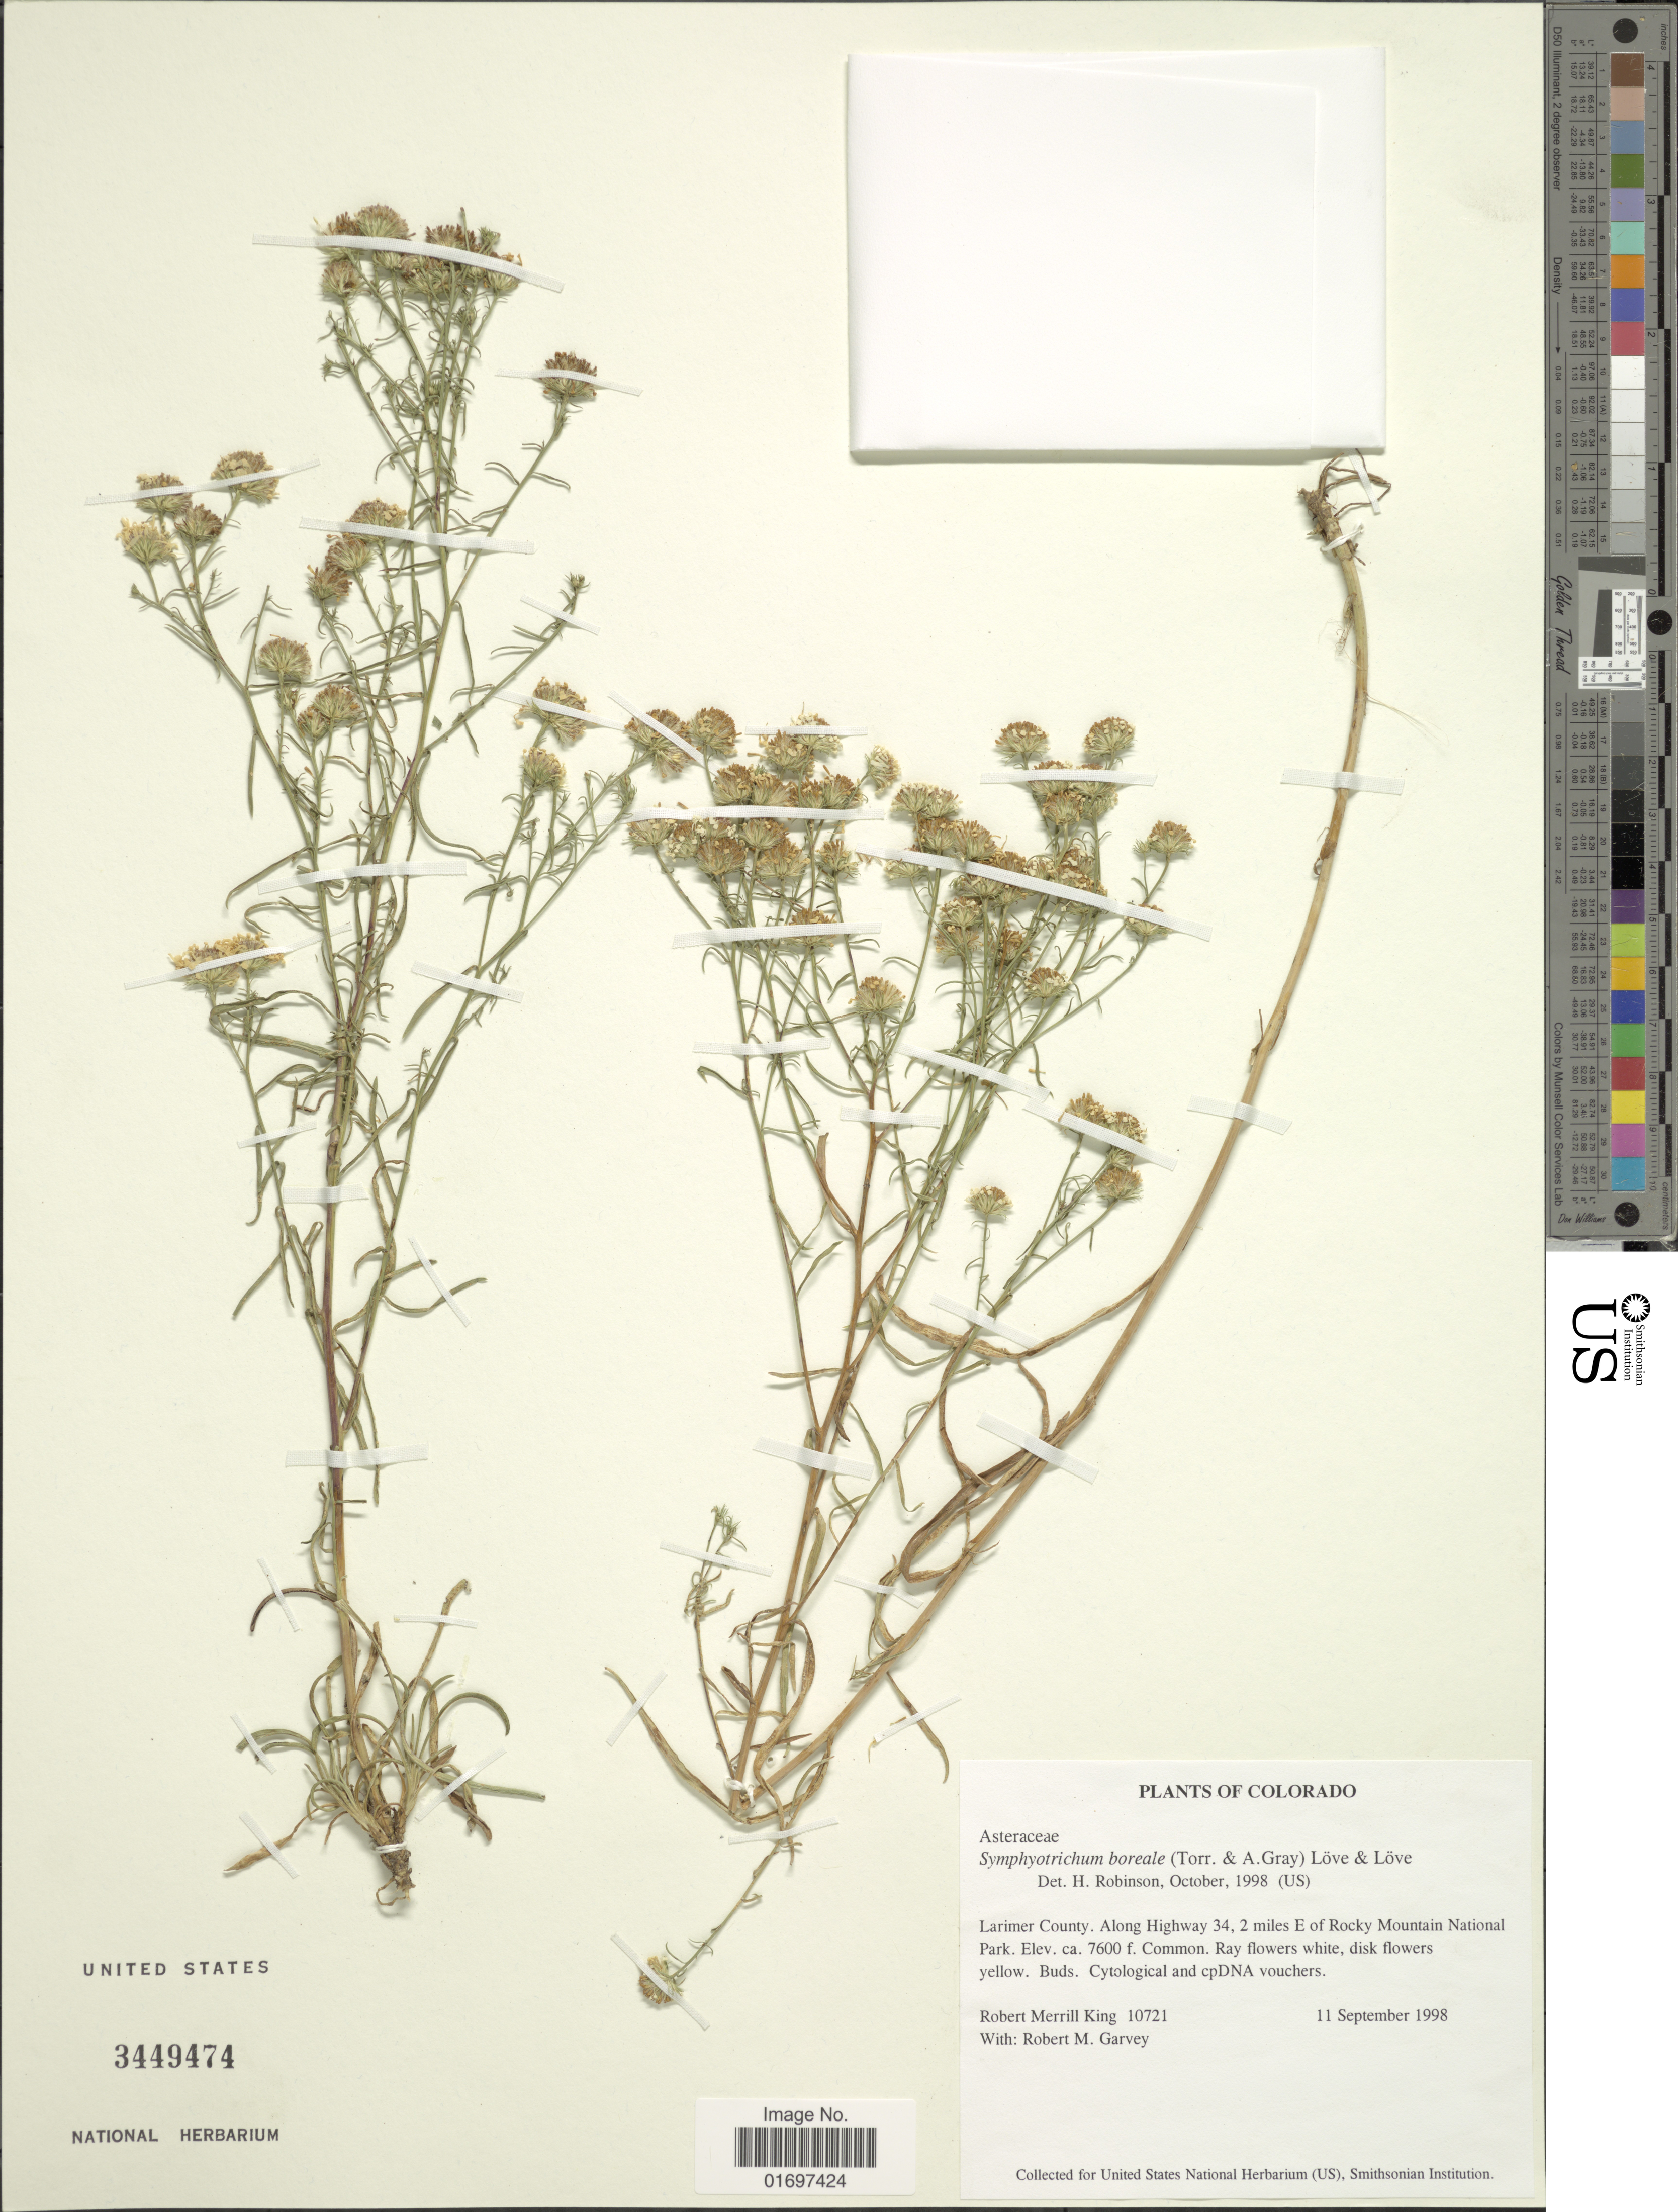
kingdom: Plantae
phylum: Tracheophyta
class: Magnoliopsida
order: Asterales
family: Asteraceae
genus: Symphyotrichum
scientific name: Symphyotrichum boreale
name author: (Torr. & A. Gray) Á. Löve & D. Löve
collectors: R. M. King & R. Garvey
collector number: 10721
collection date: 1998-09-11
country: United States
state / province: Colorado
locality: Colorado. Larimer County. Along Highway 34, 2 miles E of Rocky Mountain National Park.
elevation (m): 2316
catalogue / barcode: US 3449474